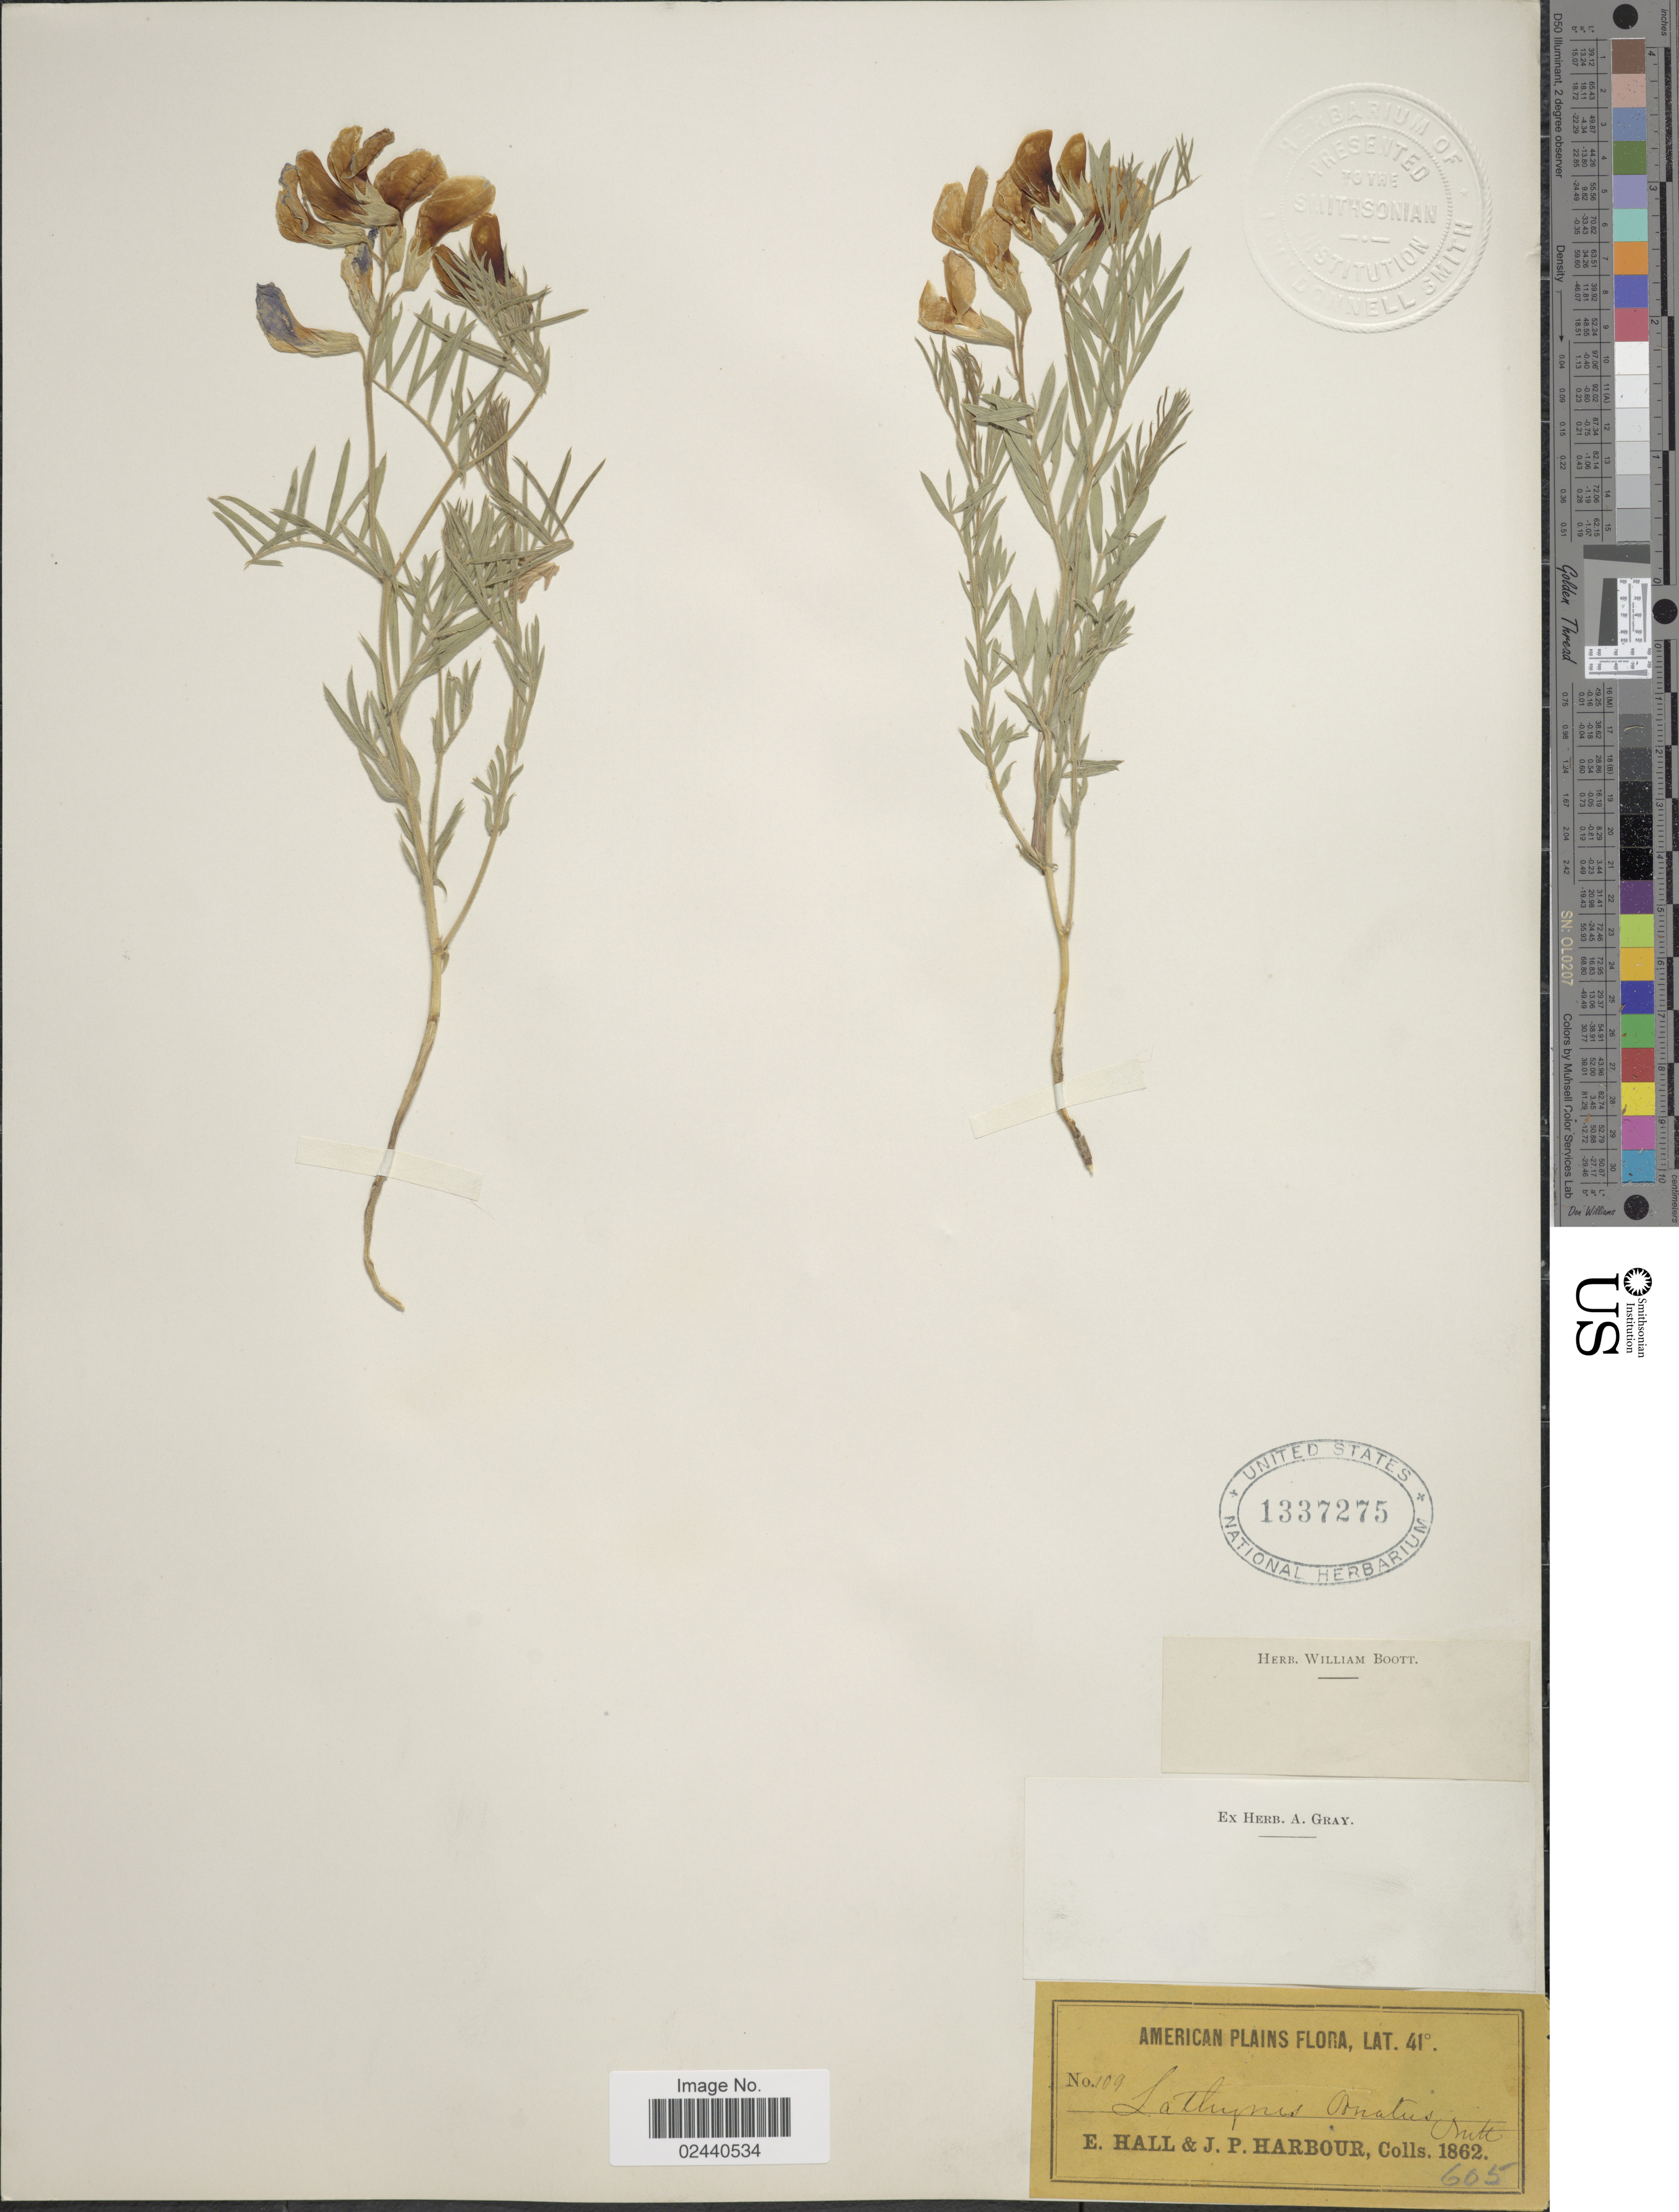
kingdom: Plantae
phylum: Tracheophyta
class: Magnoliopsida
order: Fabales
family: Fabaceae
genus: Lathyrus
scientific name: Lathyrus incanus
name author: (J.G. Sm. & Rydb.) Rydb.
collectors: E. Hall & J. Harbour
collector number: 109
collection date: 1862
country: United States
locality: American Plains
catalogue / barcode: US 1337275